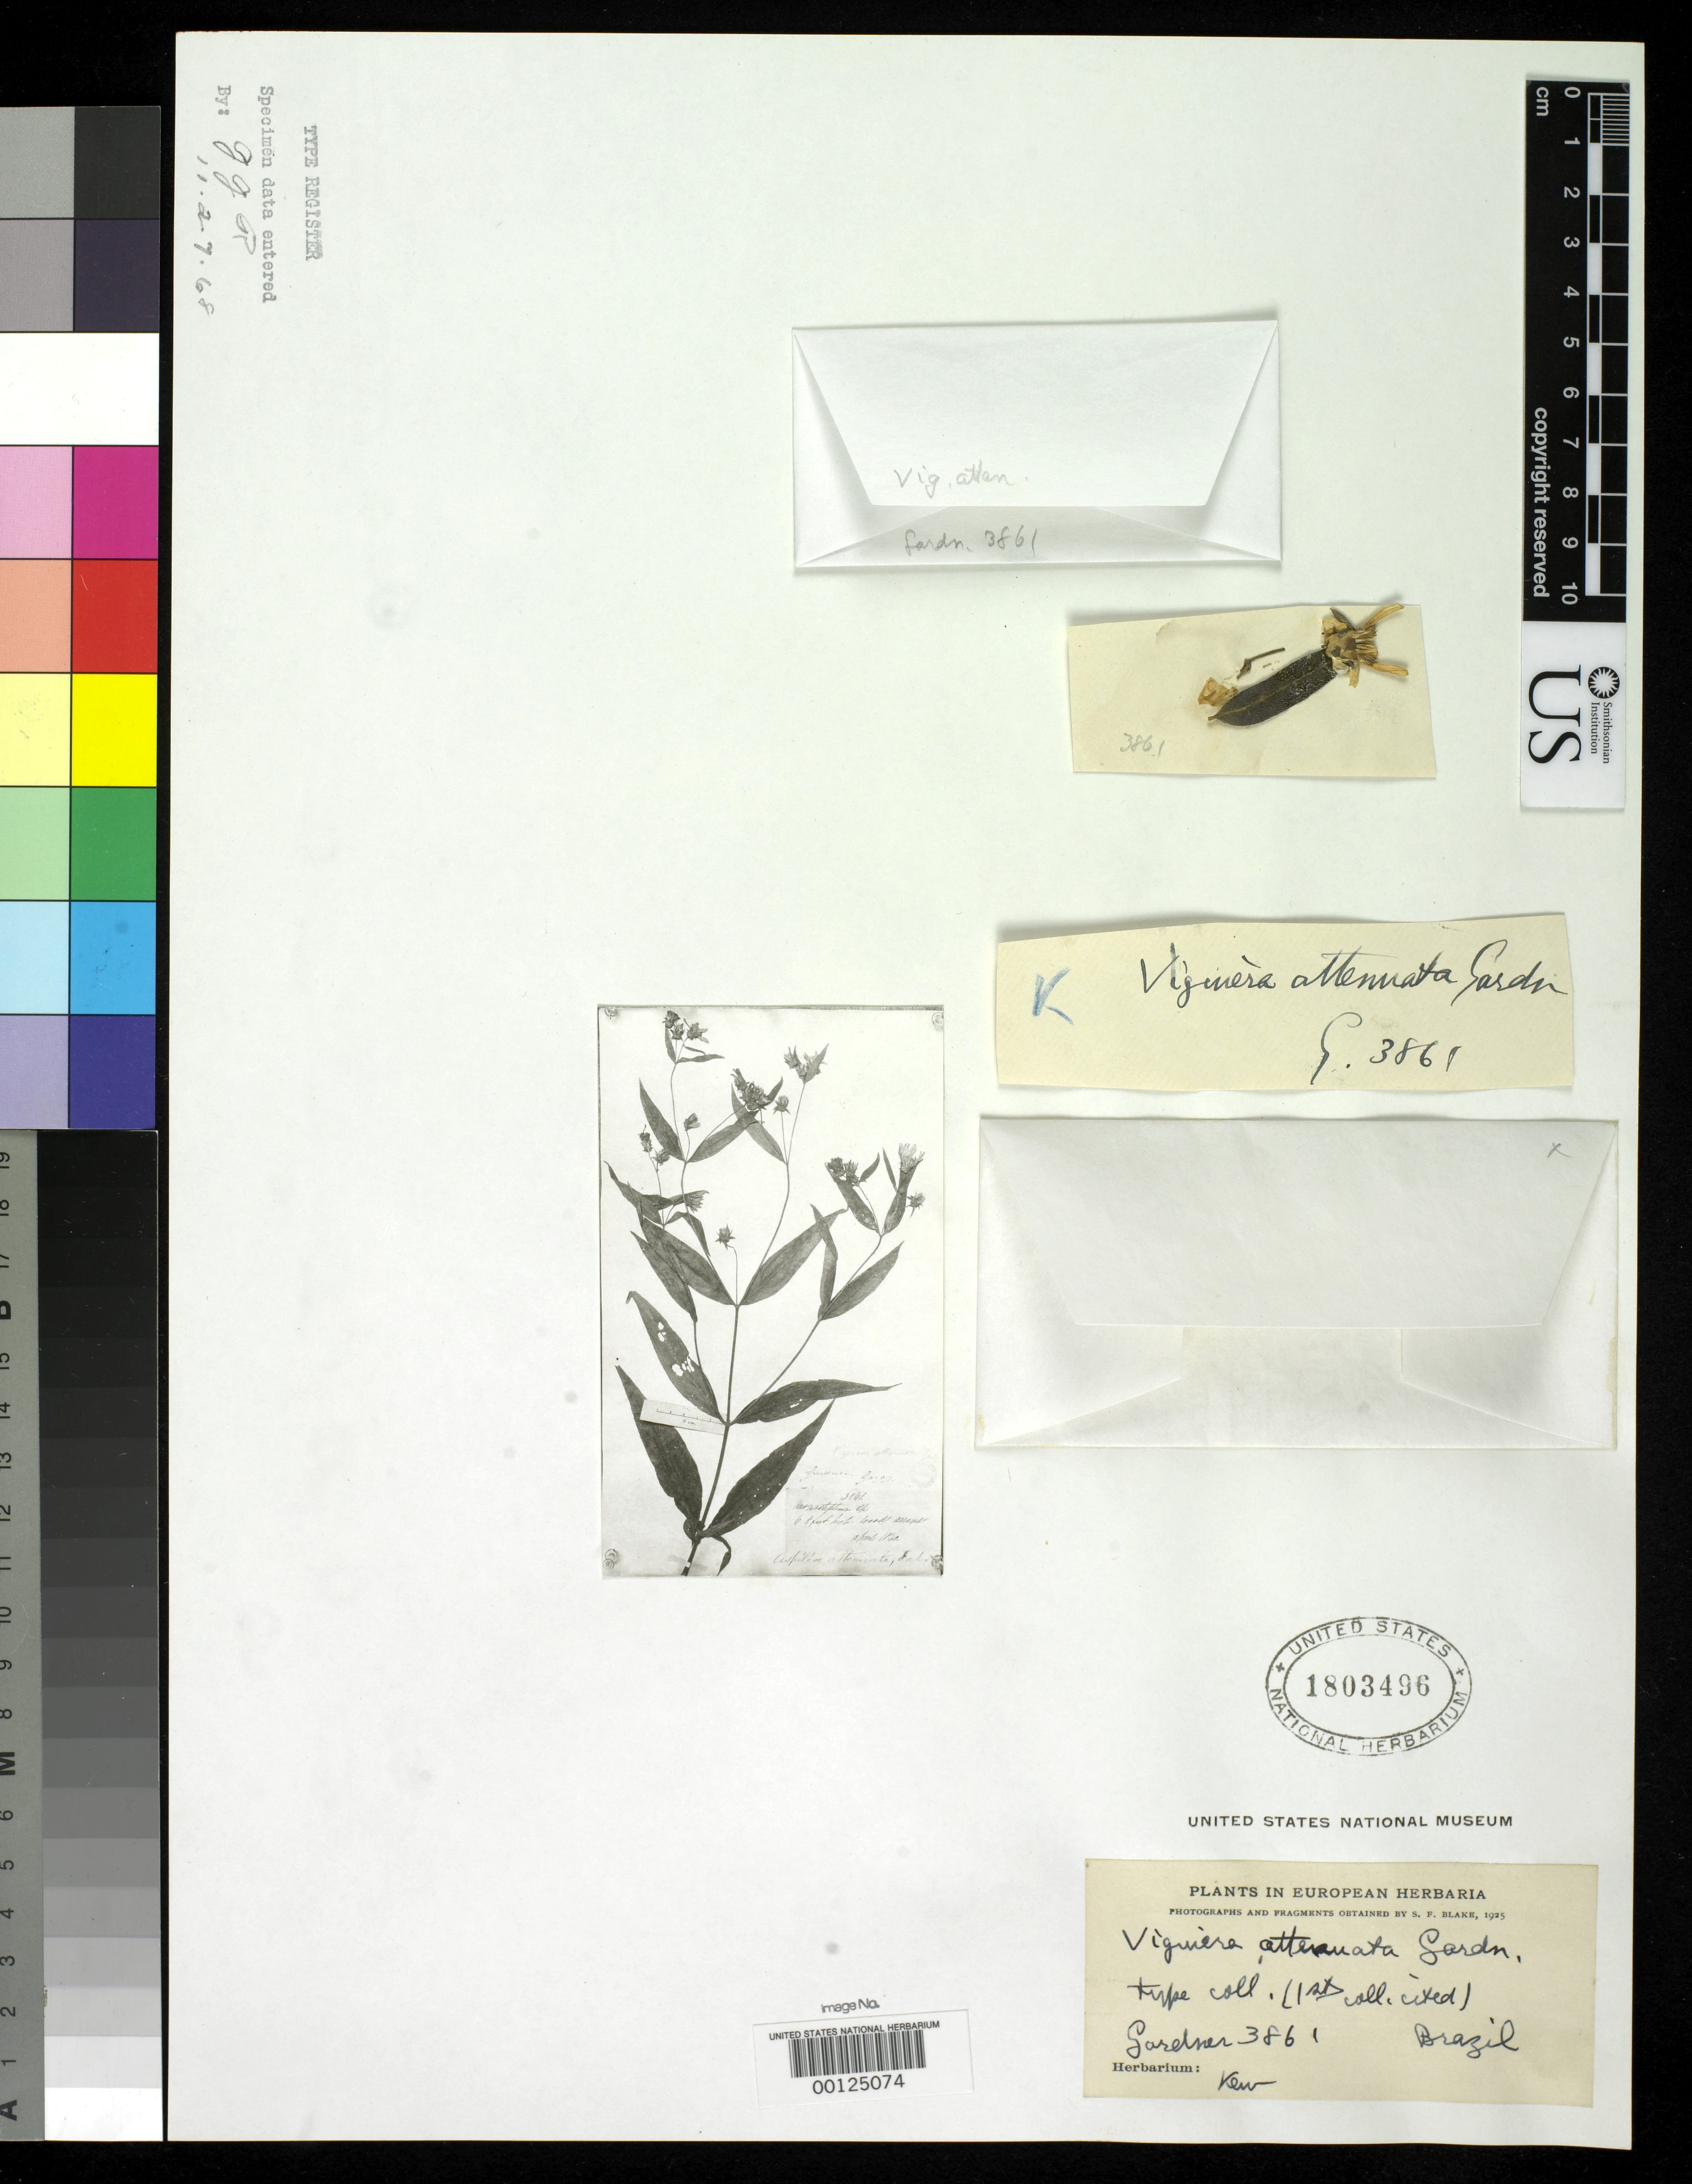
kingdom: Plantae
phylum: Tracheophyta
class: Magnoliopsida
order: Asterales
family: Asteraceae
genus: Viguiera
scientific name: Viguiera attenuata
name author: Gardner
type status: Type Fragment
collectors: G. Gardner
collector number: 3861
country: Brazil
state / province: Goiás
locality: Inter Porto Imperial et Lunie, ad flum Tocantins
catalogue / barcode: US 1803496